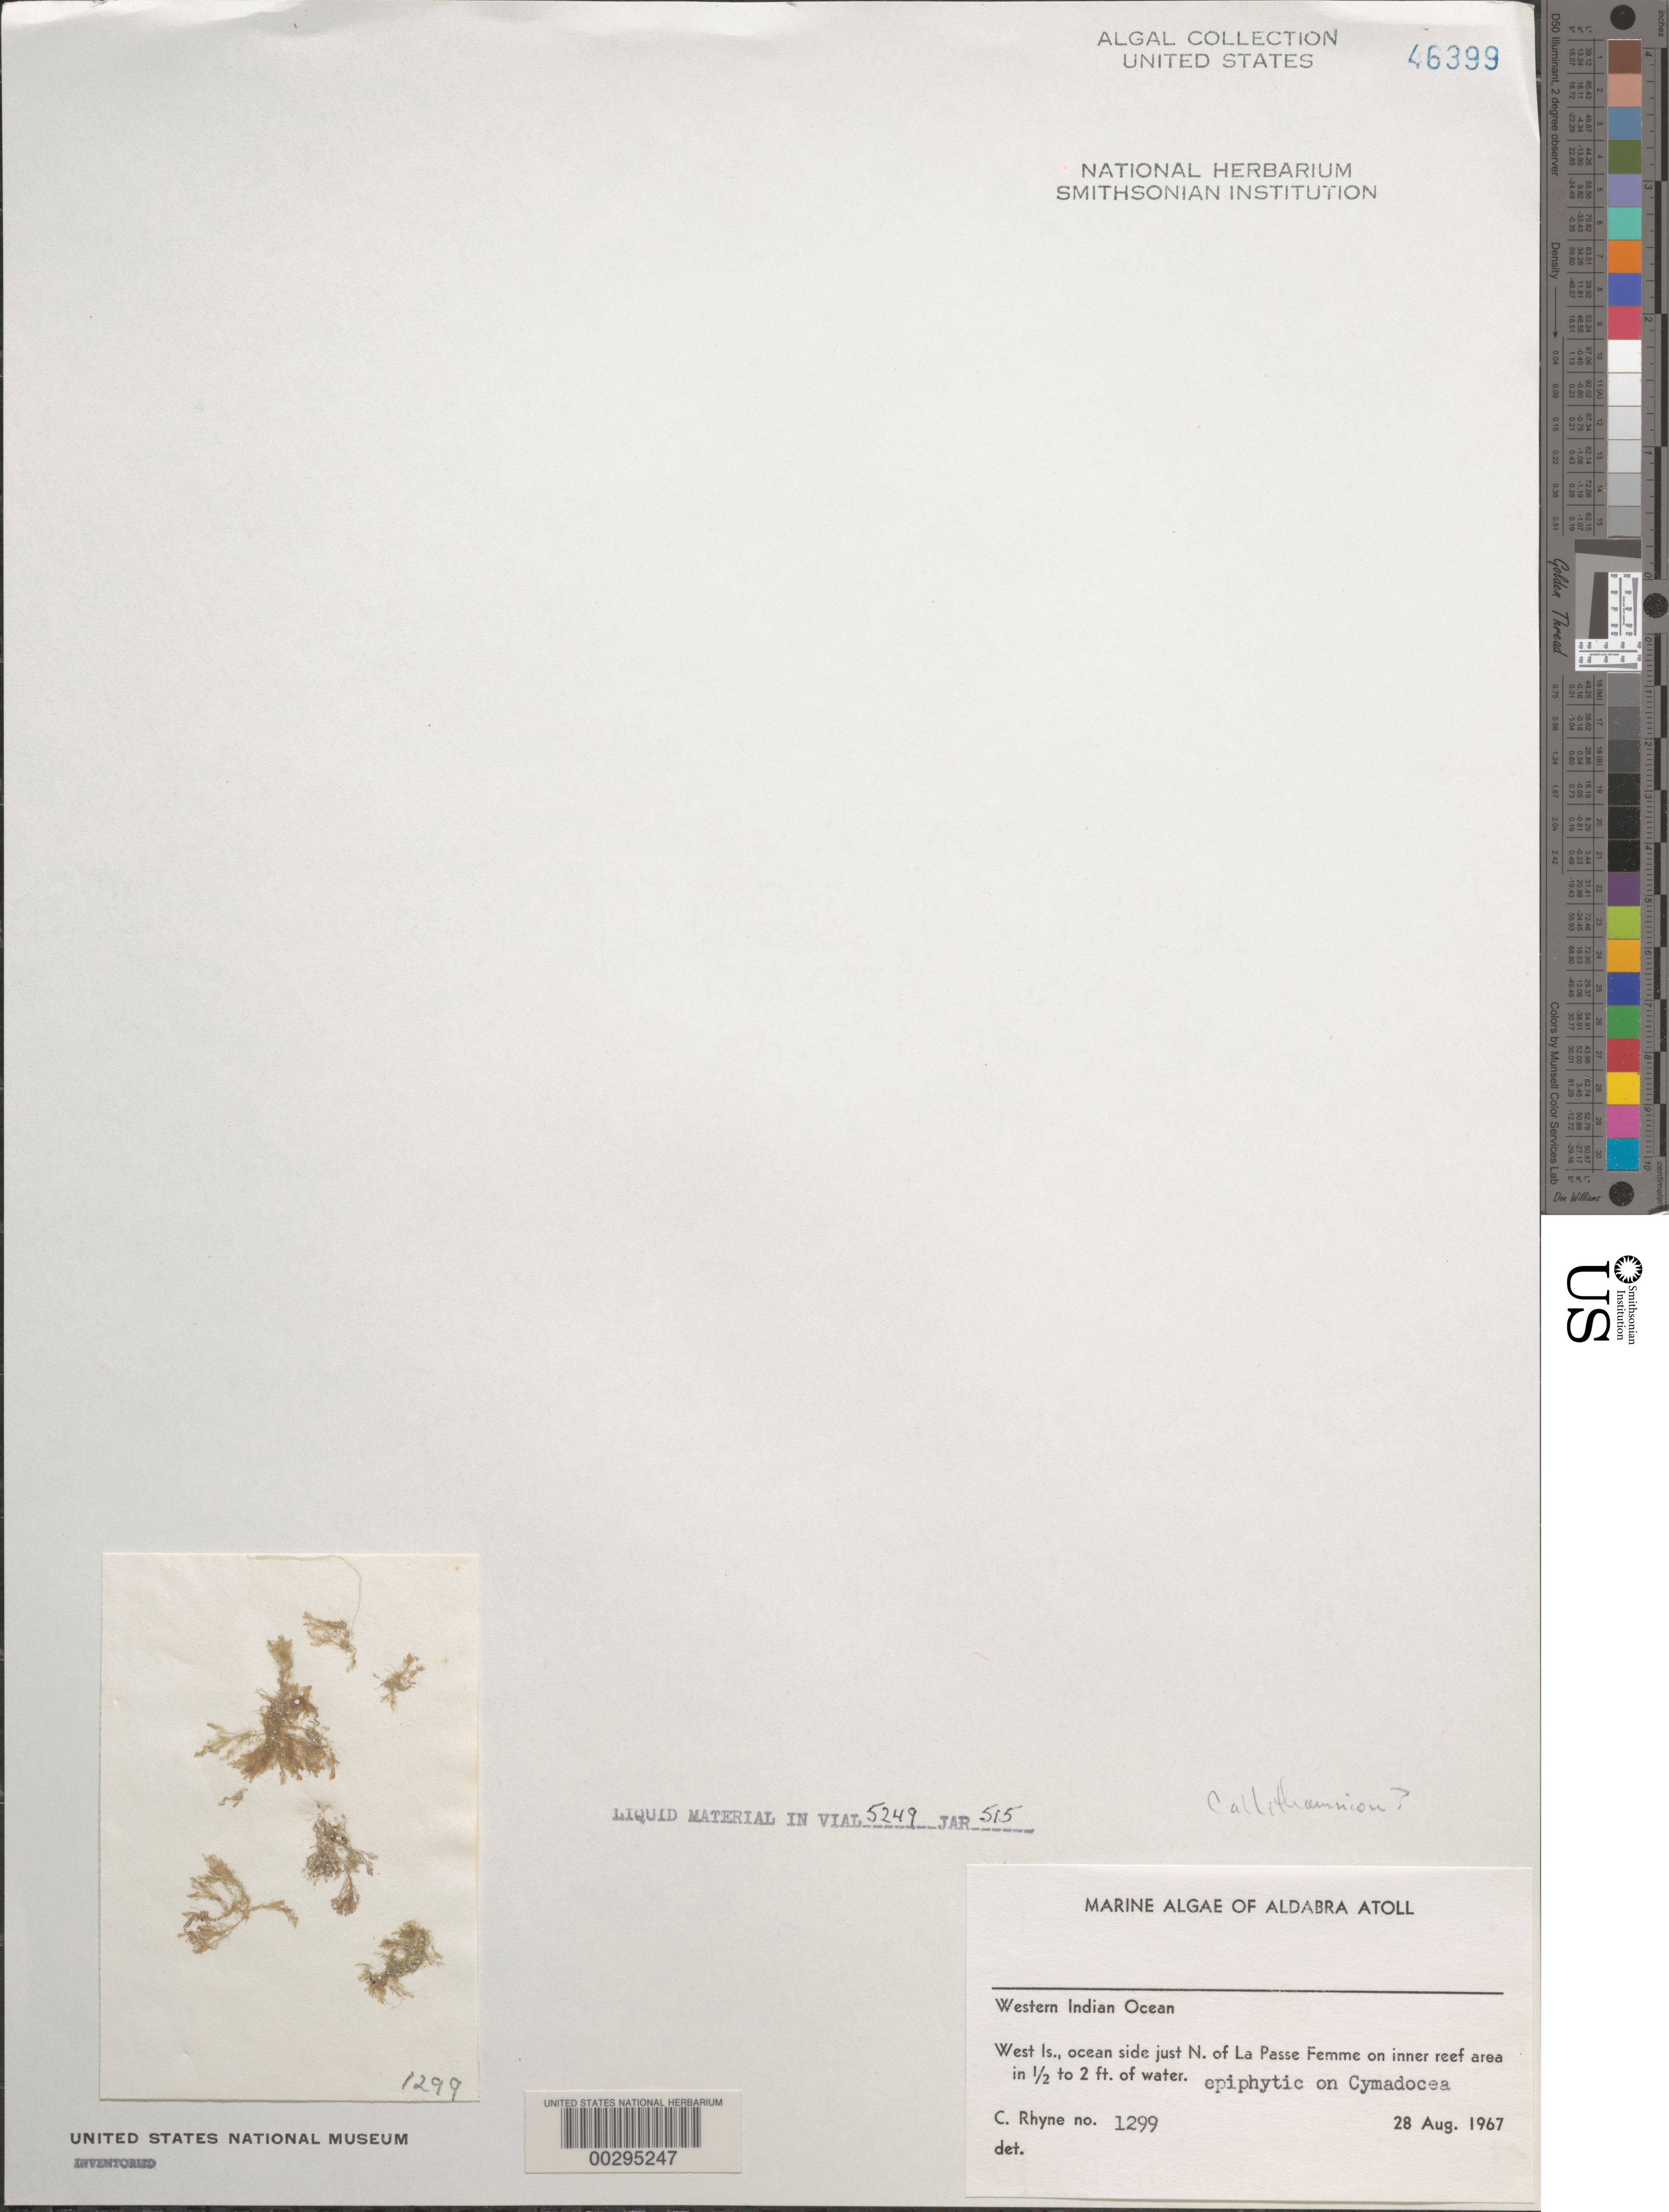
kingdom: Plantae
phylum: Rhodophyta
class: Florideophyceae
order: Ceramiales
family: Callithamniaceae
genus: Callithamnion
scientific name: Callithamnion sp.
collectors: C. Rhyne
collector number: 1299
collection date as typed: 28 Aug 1967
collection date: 1967-08-28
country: Seychelles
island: Aldabra Atoll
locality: West Islet, Just north of La Passe Femme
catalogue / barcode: US 46399